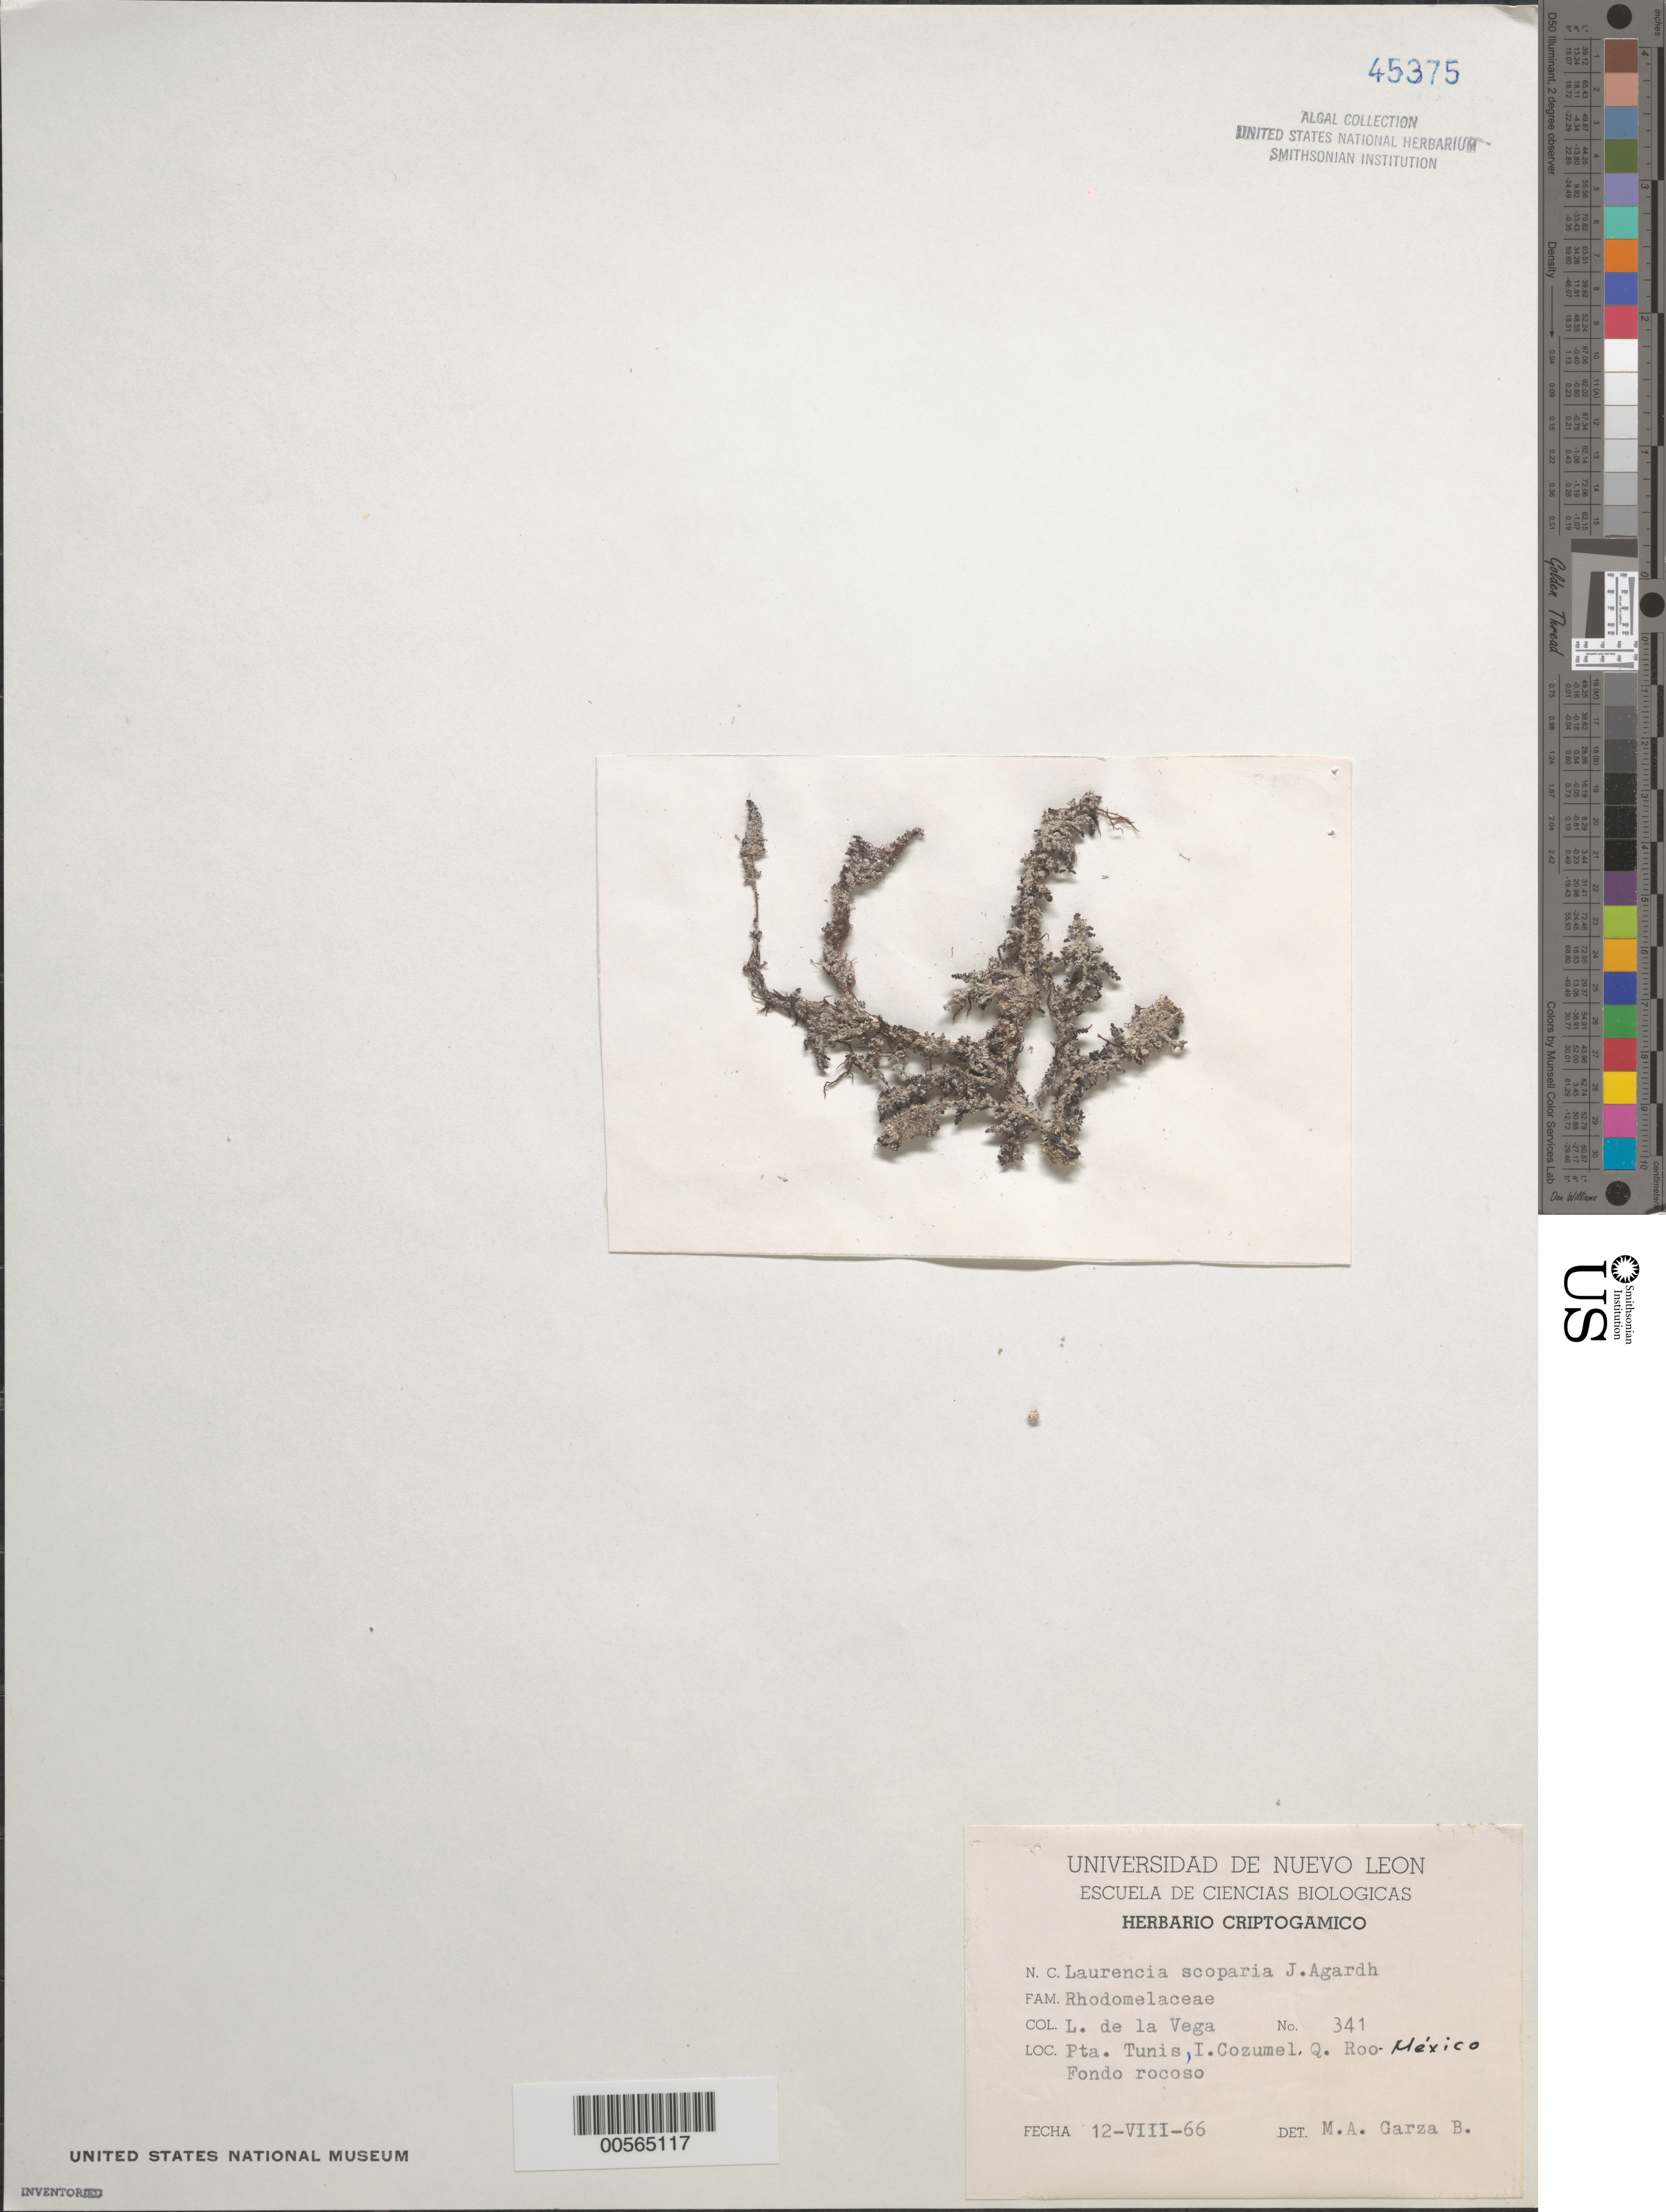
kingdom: Plantae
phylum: Rhodophyta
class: Florideophyceae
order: Ceramiales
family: Rhodomelaceae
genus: Laurencia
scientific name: Laurencia dendroidea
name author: J. Agardh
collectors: L. De Vega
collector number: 341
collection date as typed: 12 Aug 1966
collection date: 1966-08-12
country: Mexico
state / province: Quintana Roo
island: Isla Cozumel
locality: Punta Tunis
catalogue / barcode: US 45375